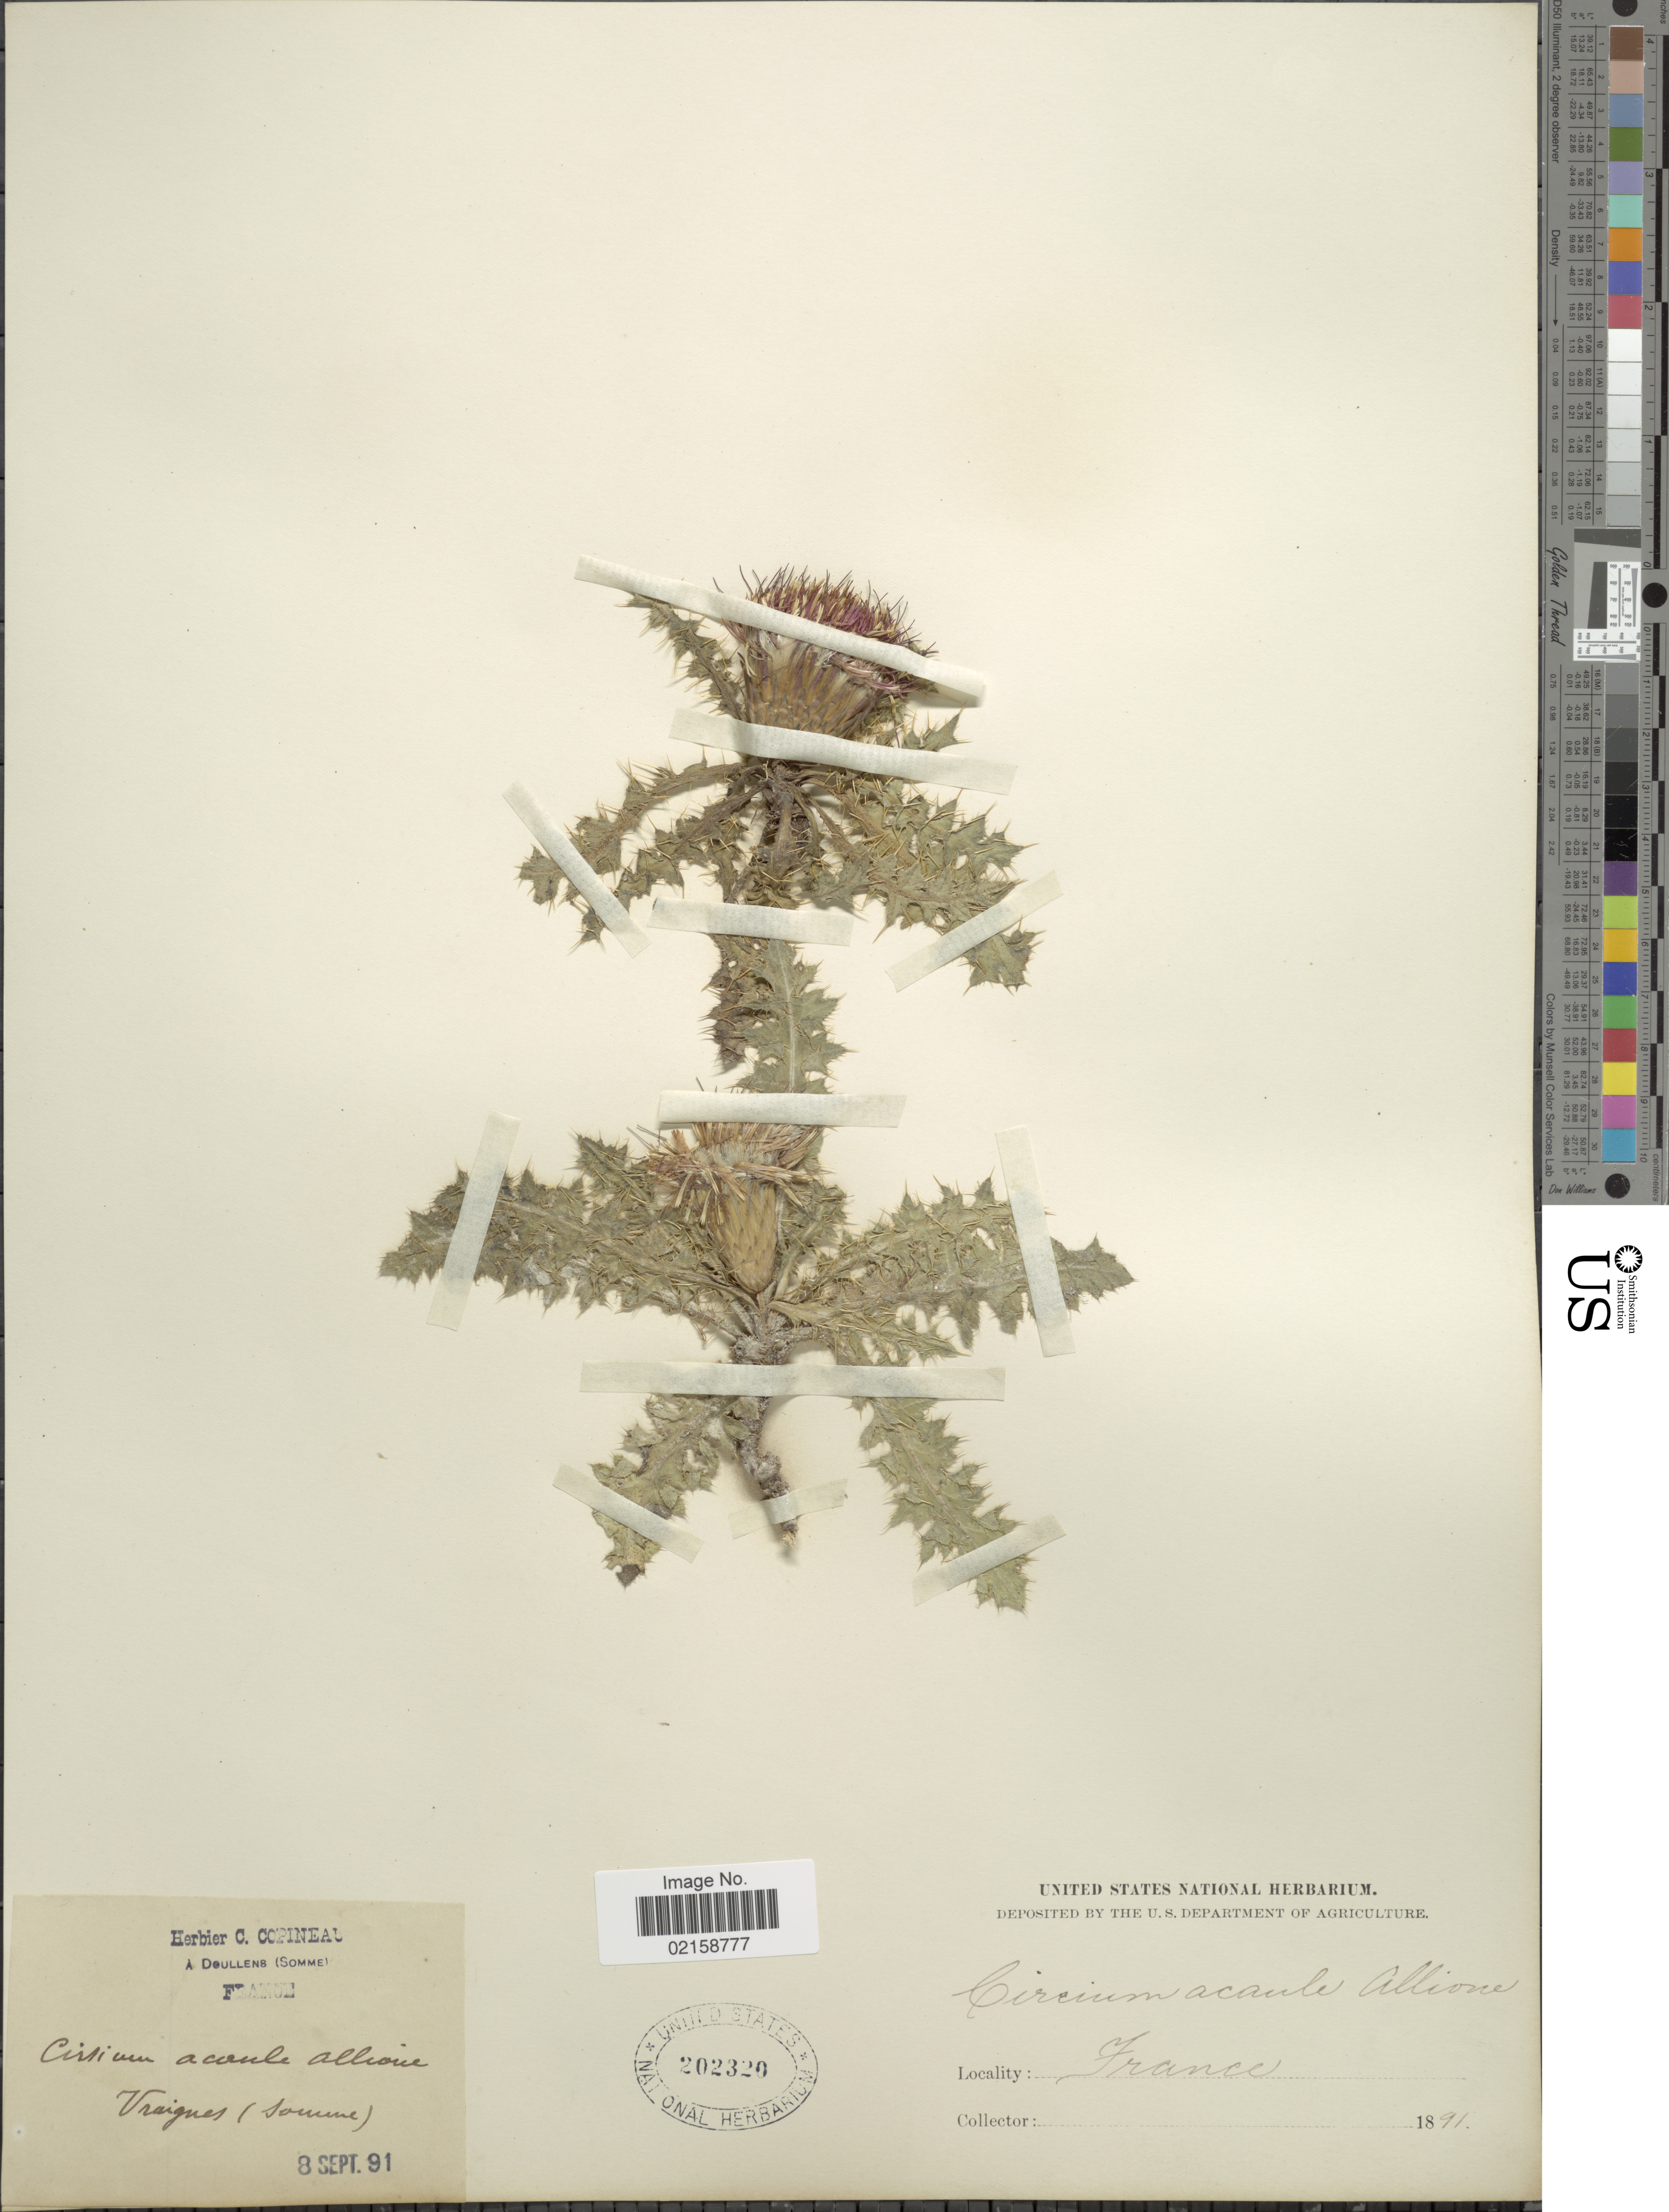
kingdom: Plantae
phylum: Tracheophyta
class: Magnoliopsida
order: Asterales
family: Asteraceae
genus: Cirsium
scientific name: Cirsium acaule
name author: (L.) Scop.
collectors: ex herb. C. Copineau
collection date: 1891-09-08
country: France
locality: Vraignes (somme)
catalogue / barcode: US 202320